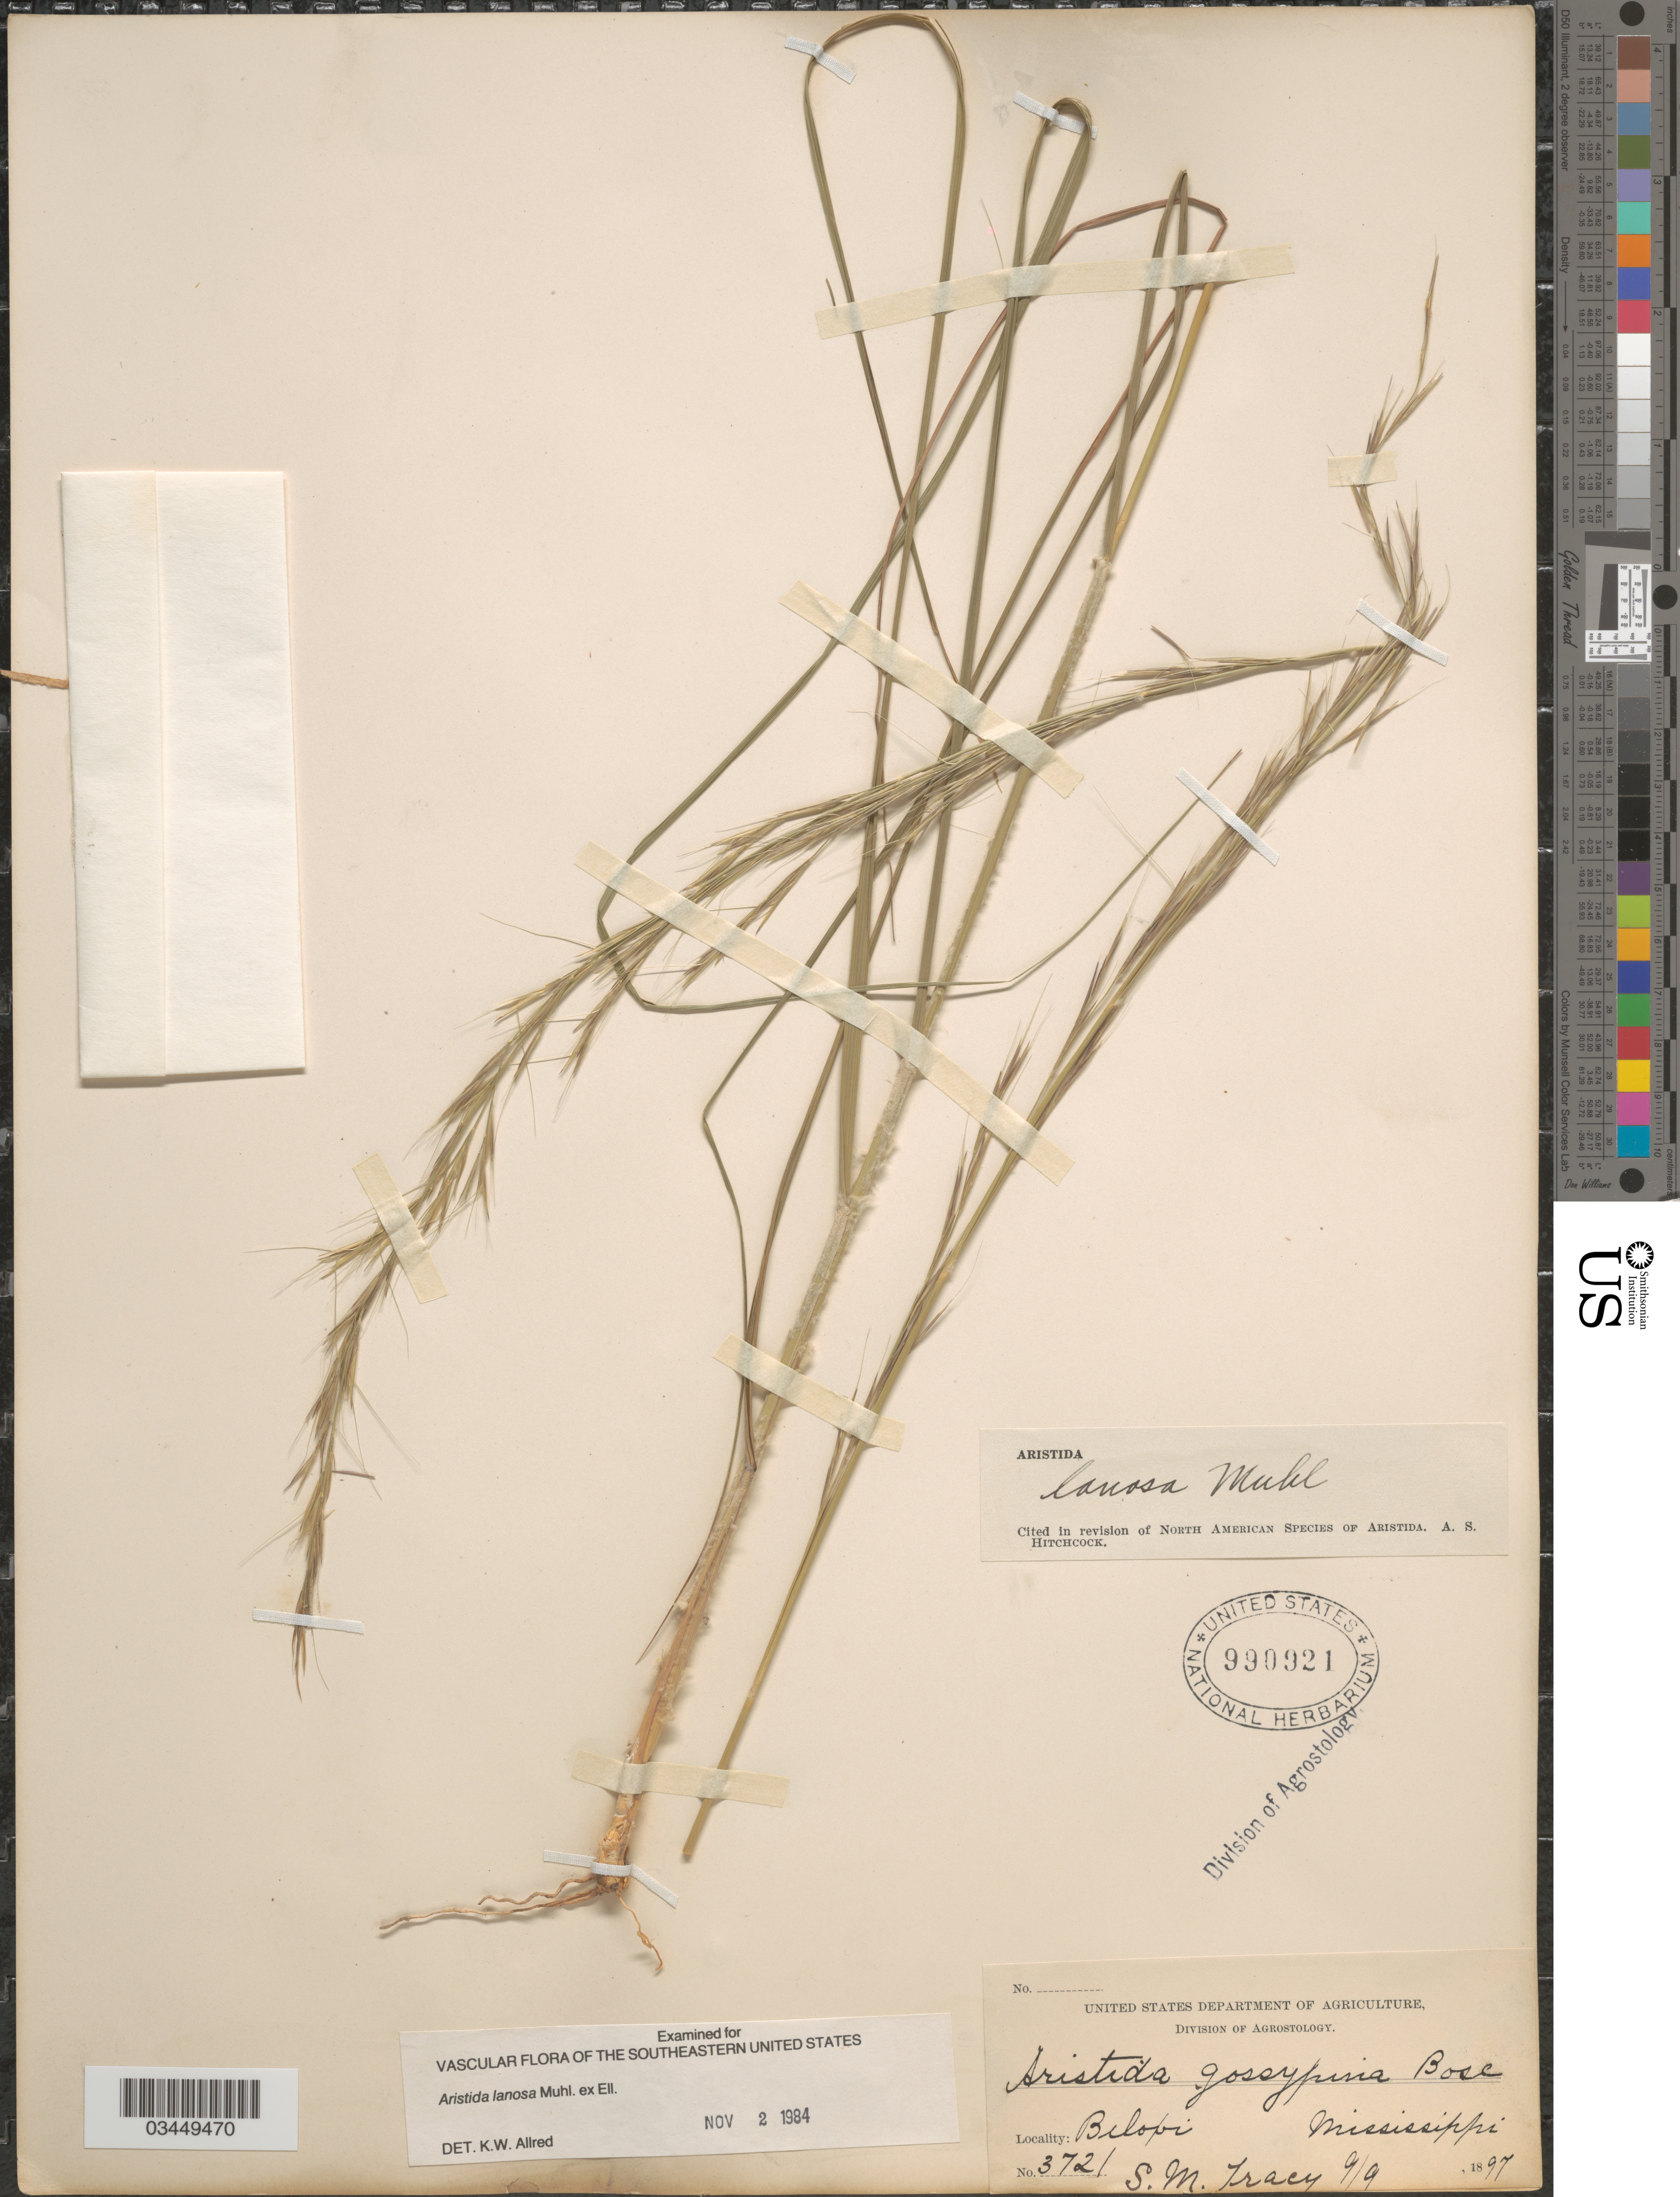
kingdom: Plantae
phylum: Tracheophyta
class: Liliopsida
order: Poales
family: Poaceae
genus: Aristida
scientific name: Aristida lanosa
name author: Muhl.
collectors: S. M. Tracy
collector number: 3721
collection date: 1897-09-09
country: United States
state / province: Mississippi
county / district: Harrison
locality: Biloxi.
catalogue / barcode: US 990921